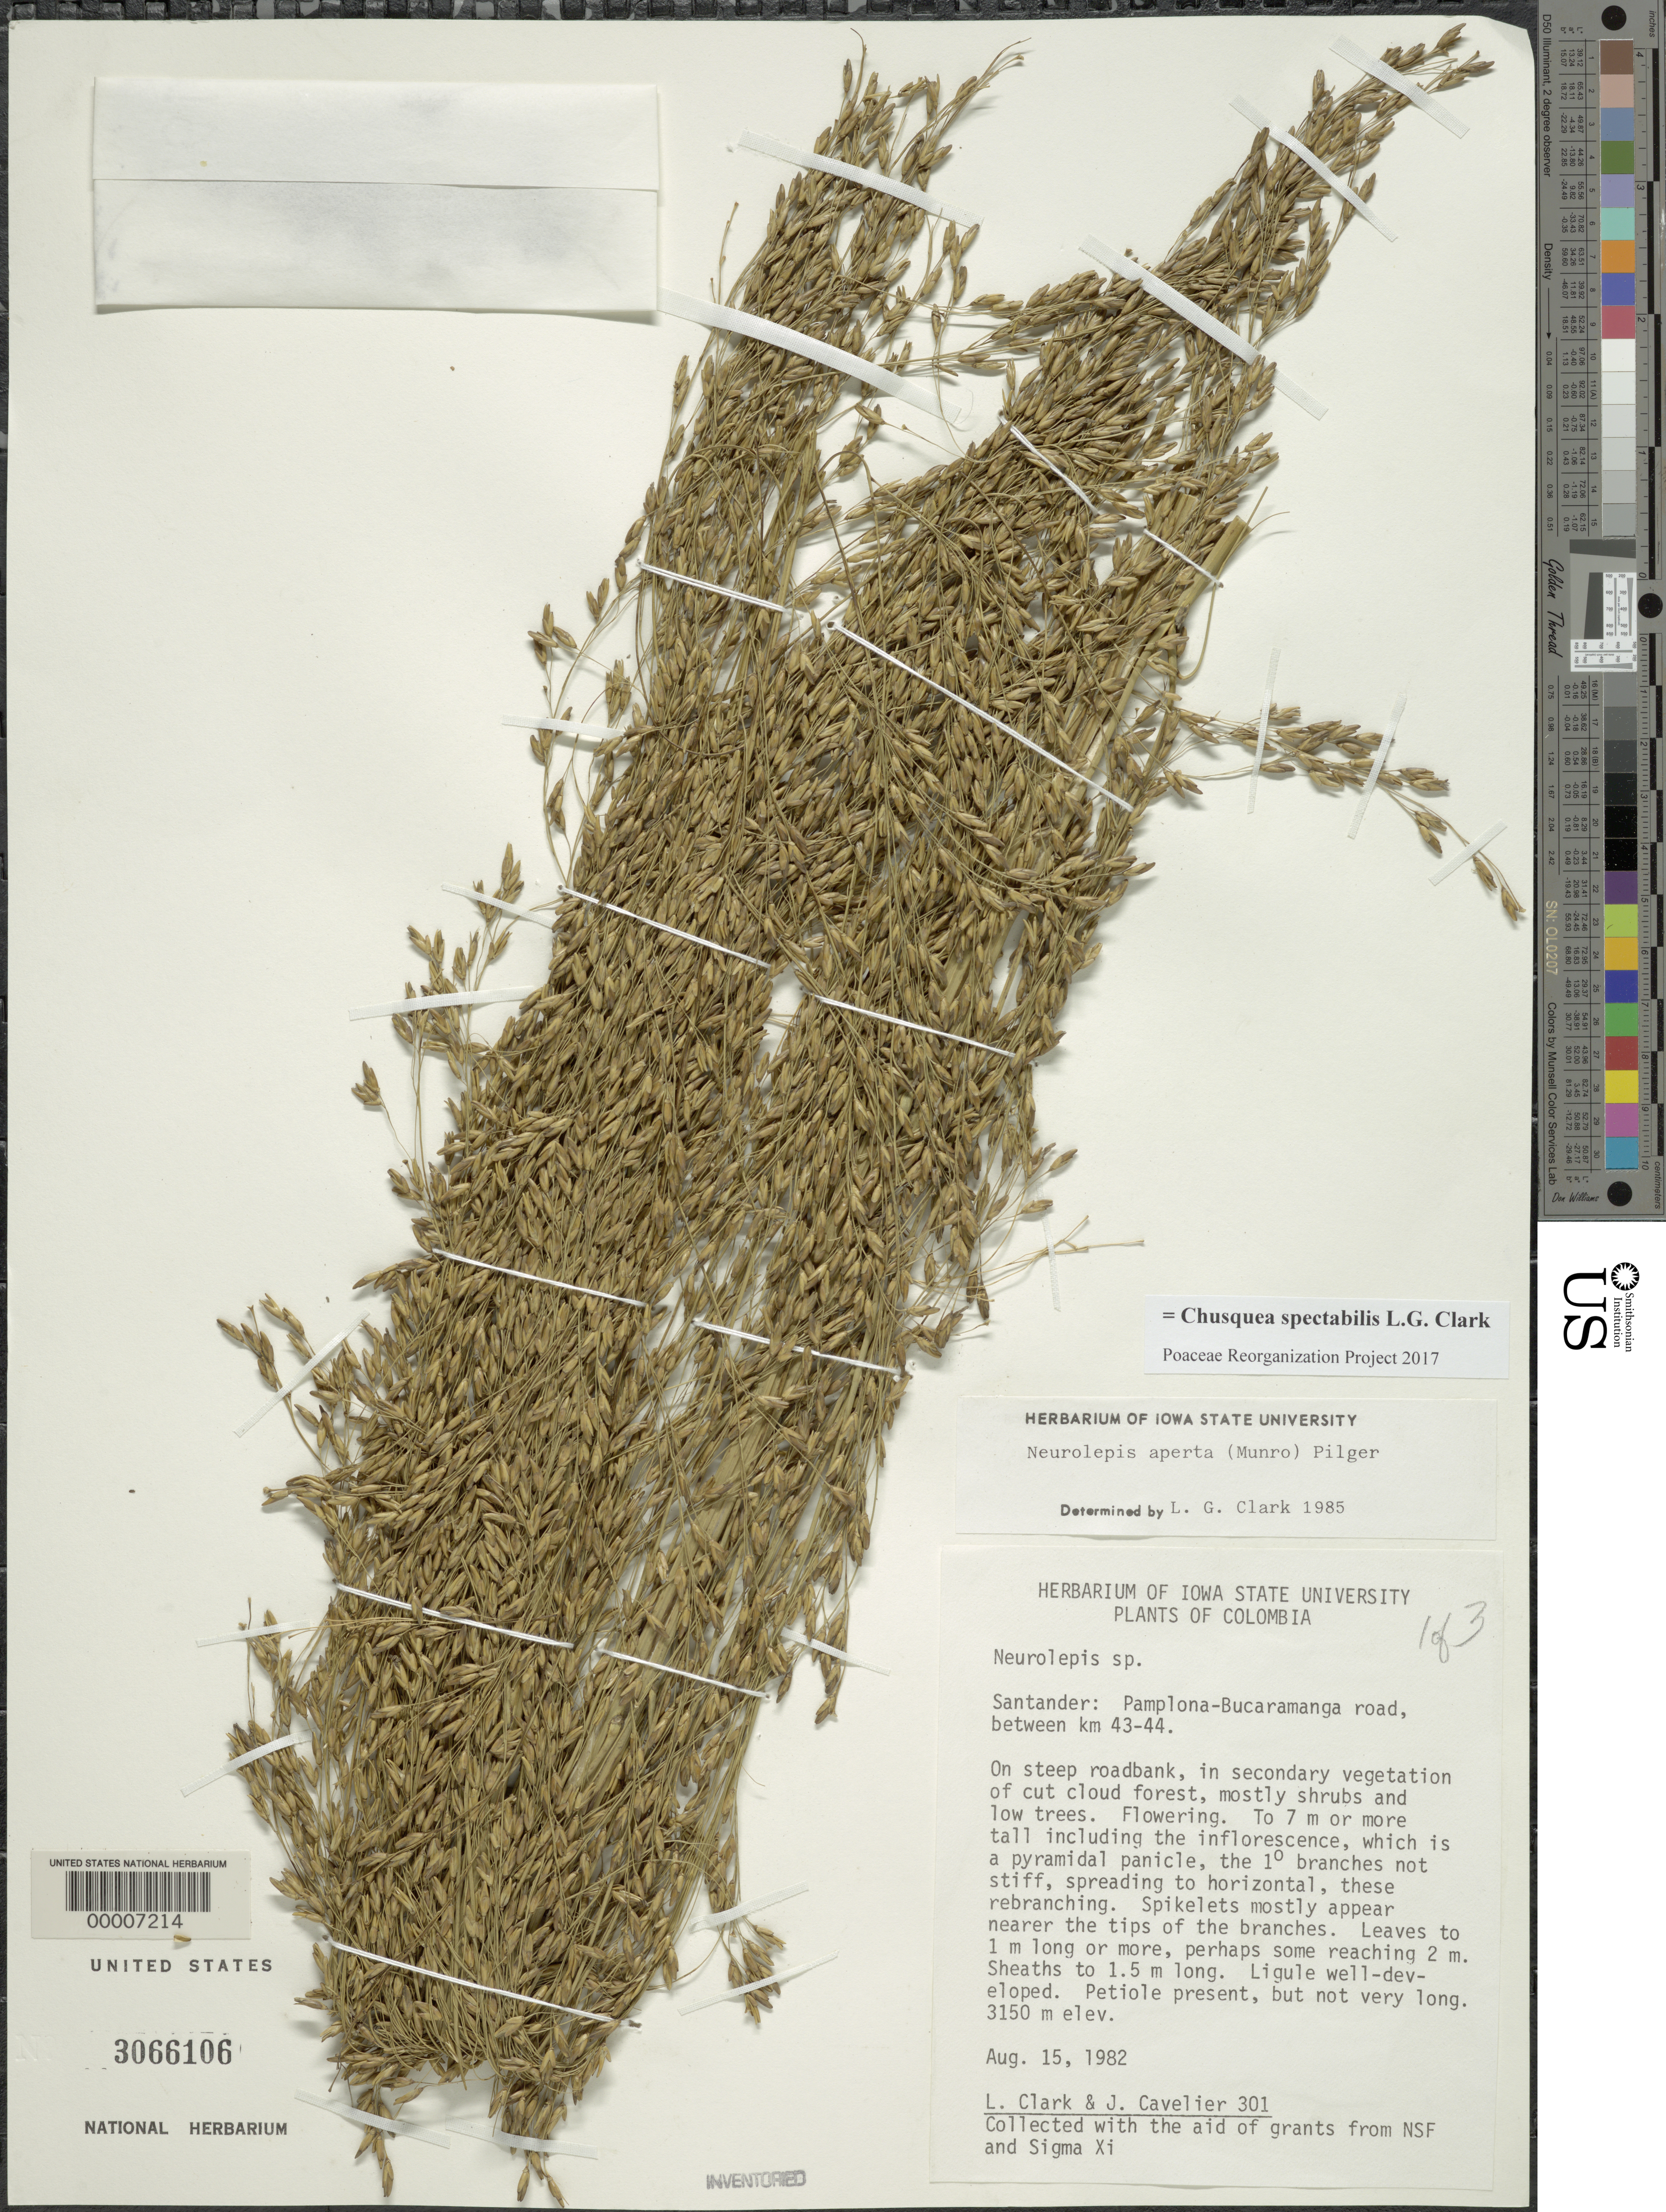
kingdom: Plantae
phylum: Tracheophyta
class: Liliopsida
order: Poales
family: Poaceae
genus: Chusquea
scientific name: Chusquea spectabilis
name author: L.G. Clark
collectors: L. G. Clark & J. Cavelier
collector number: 301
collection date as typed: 15 Aug 1982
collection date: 1982-08-15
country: Colombia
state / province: Santander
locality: Pamplona-Bucaramanga road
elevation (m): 3150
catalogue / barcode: US 3066106